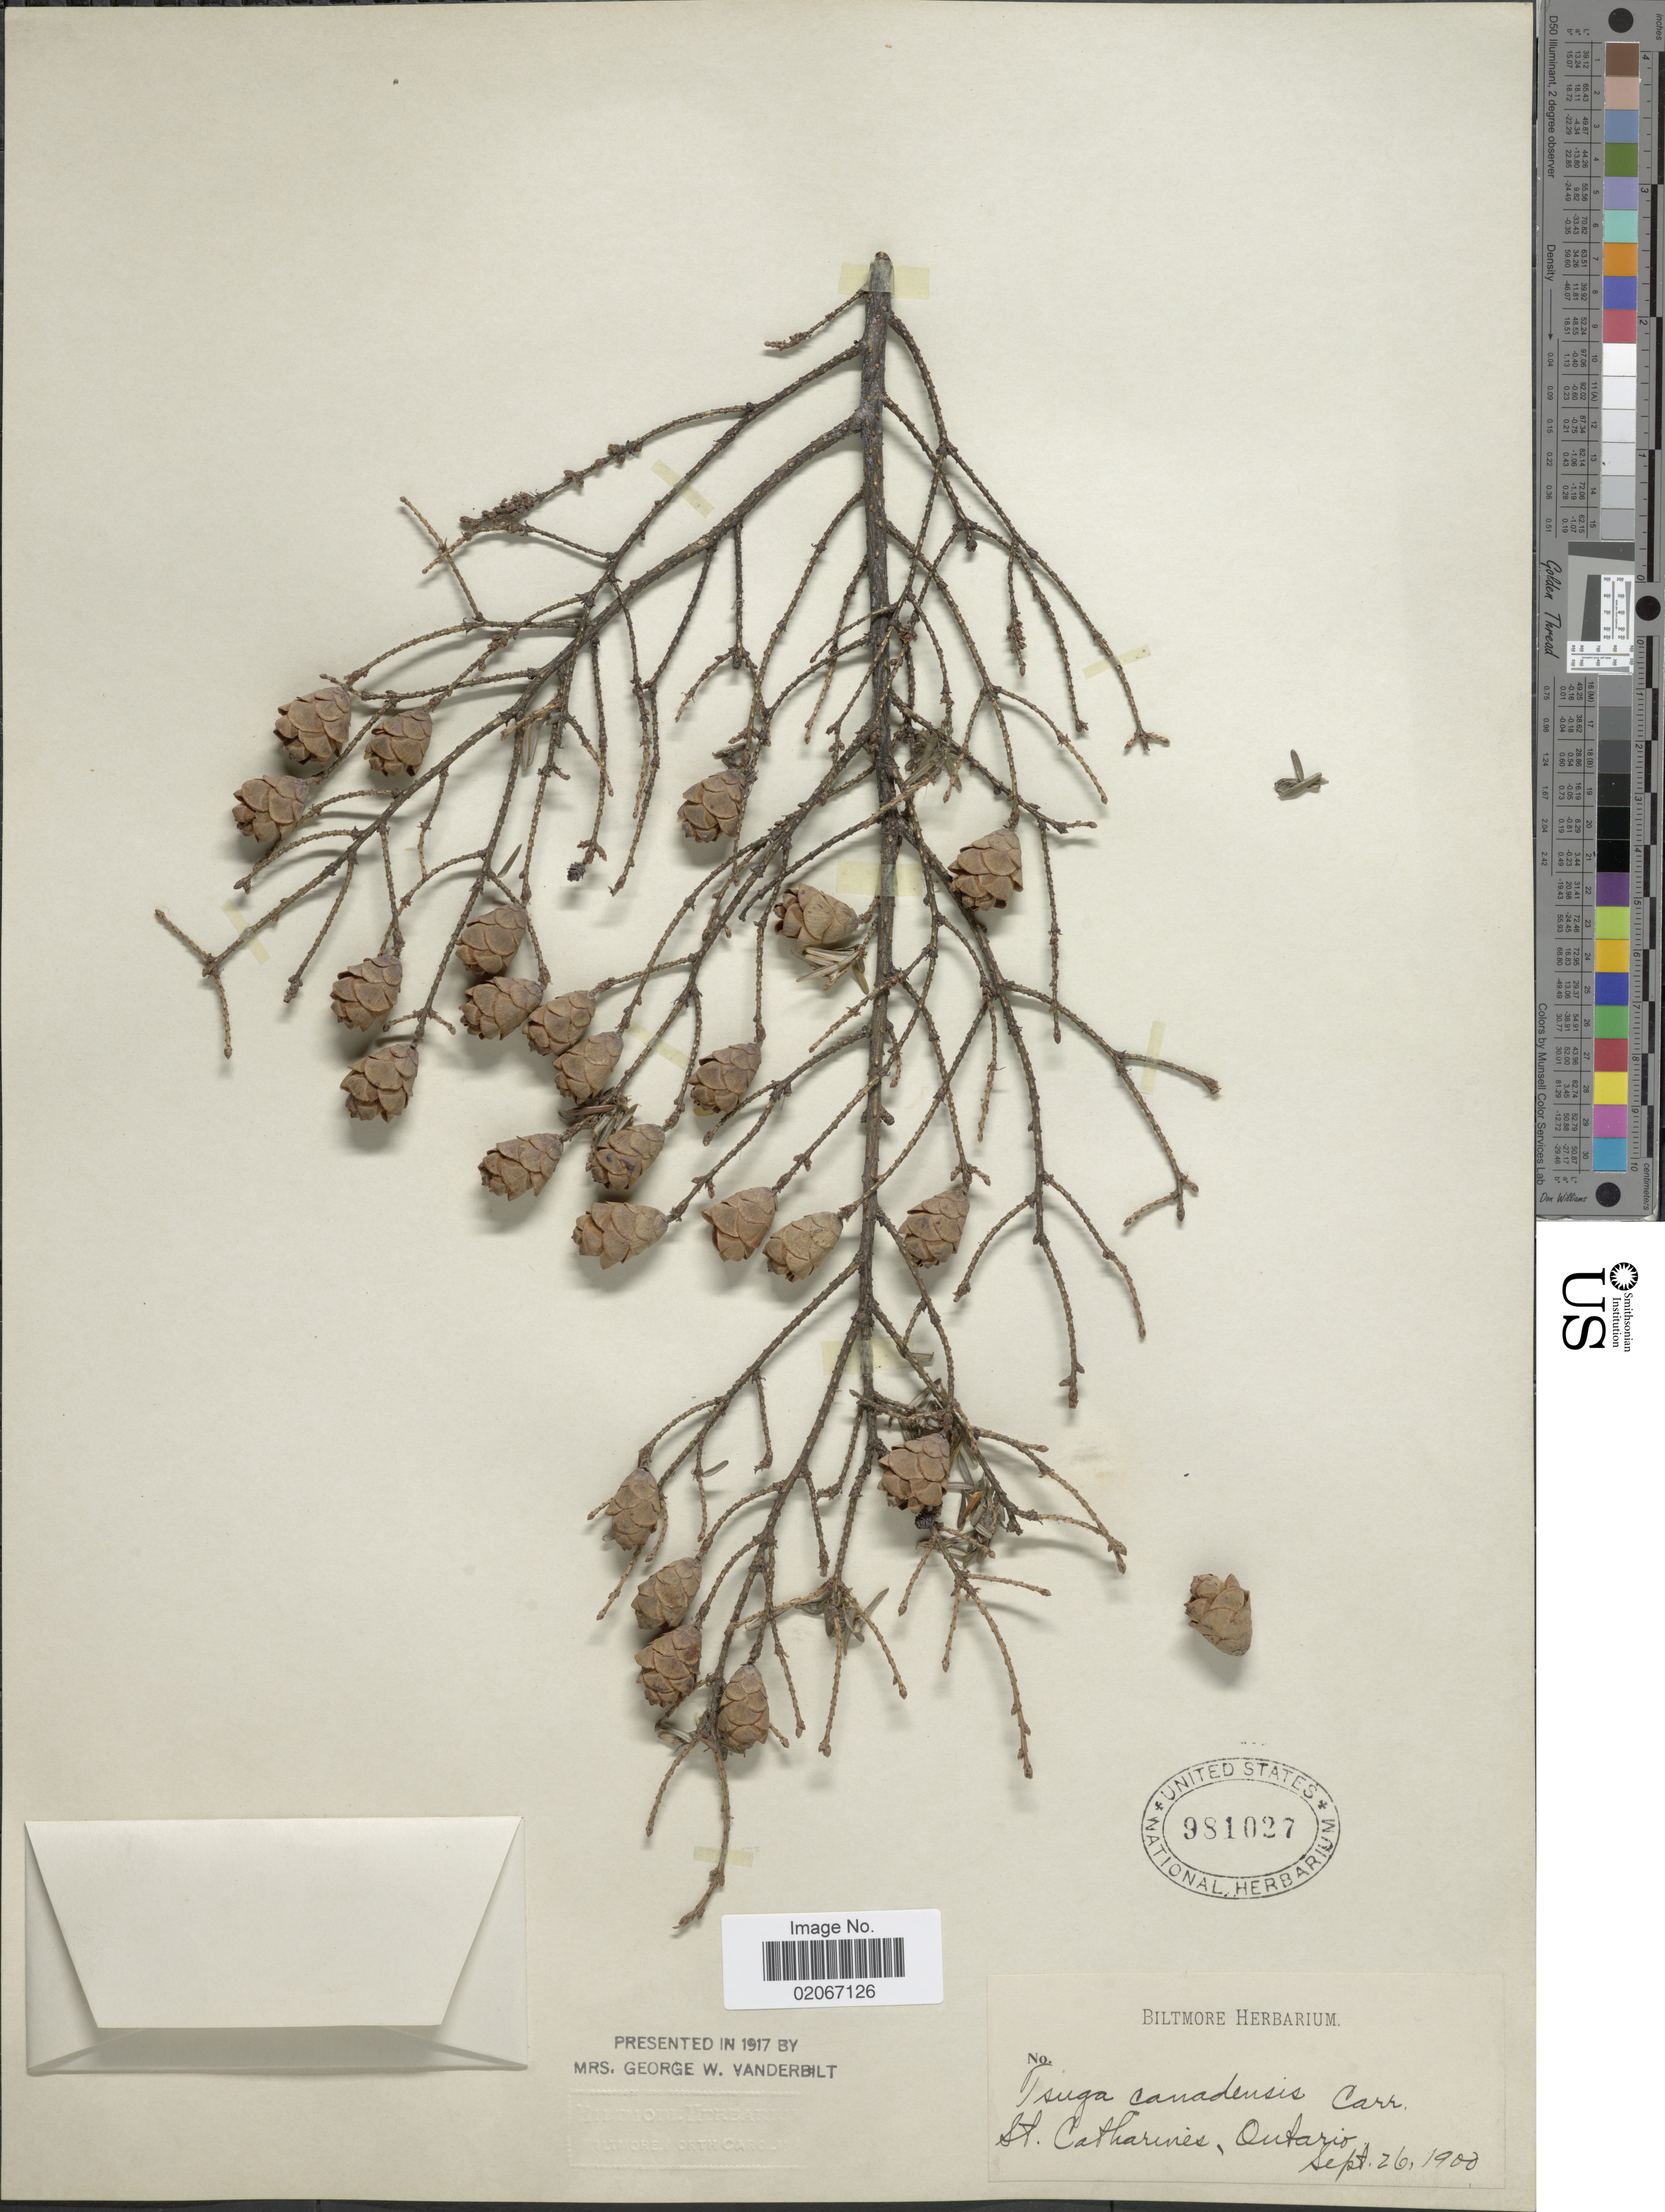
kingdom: Plantae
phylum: Tracheophyta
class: Pinopsida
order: Pinales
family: Pinaceae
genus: Tsuga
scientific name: Tsuga canadensis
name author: (L.) Carrière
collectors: ex herb. Biltmore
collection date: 1900-09-26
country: Canada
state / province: Ontario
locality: St. Catharines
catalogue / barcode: US 981027